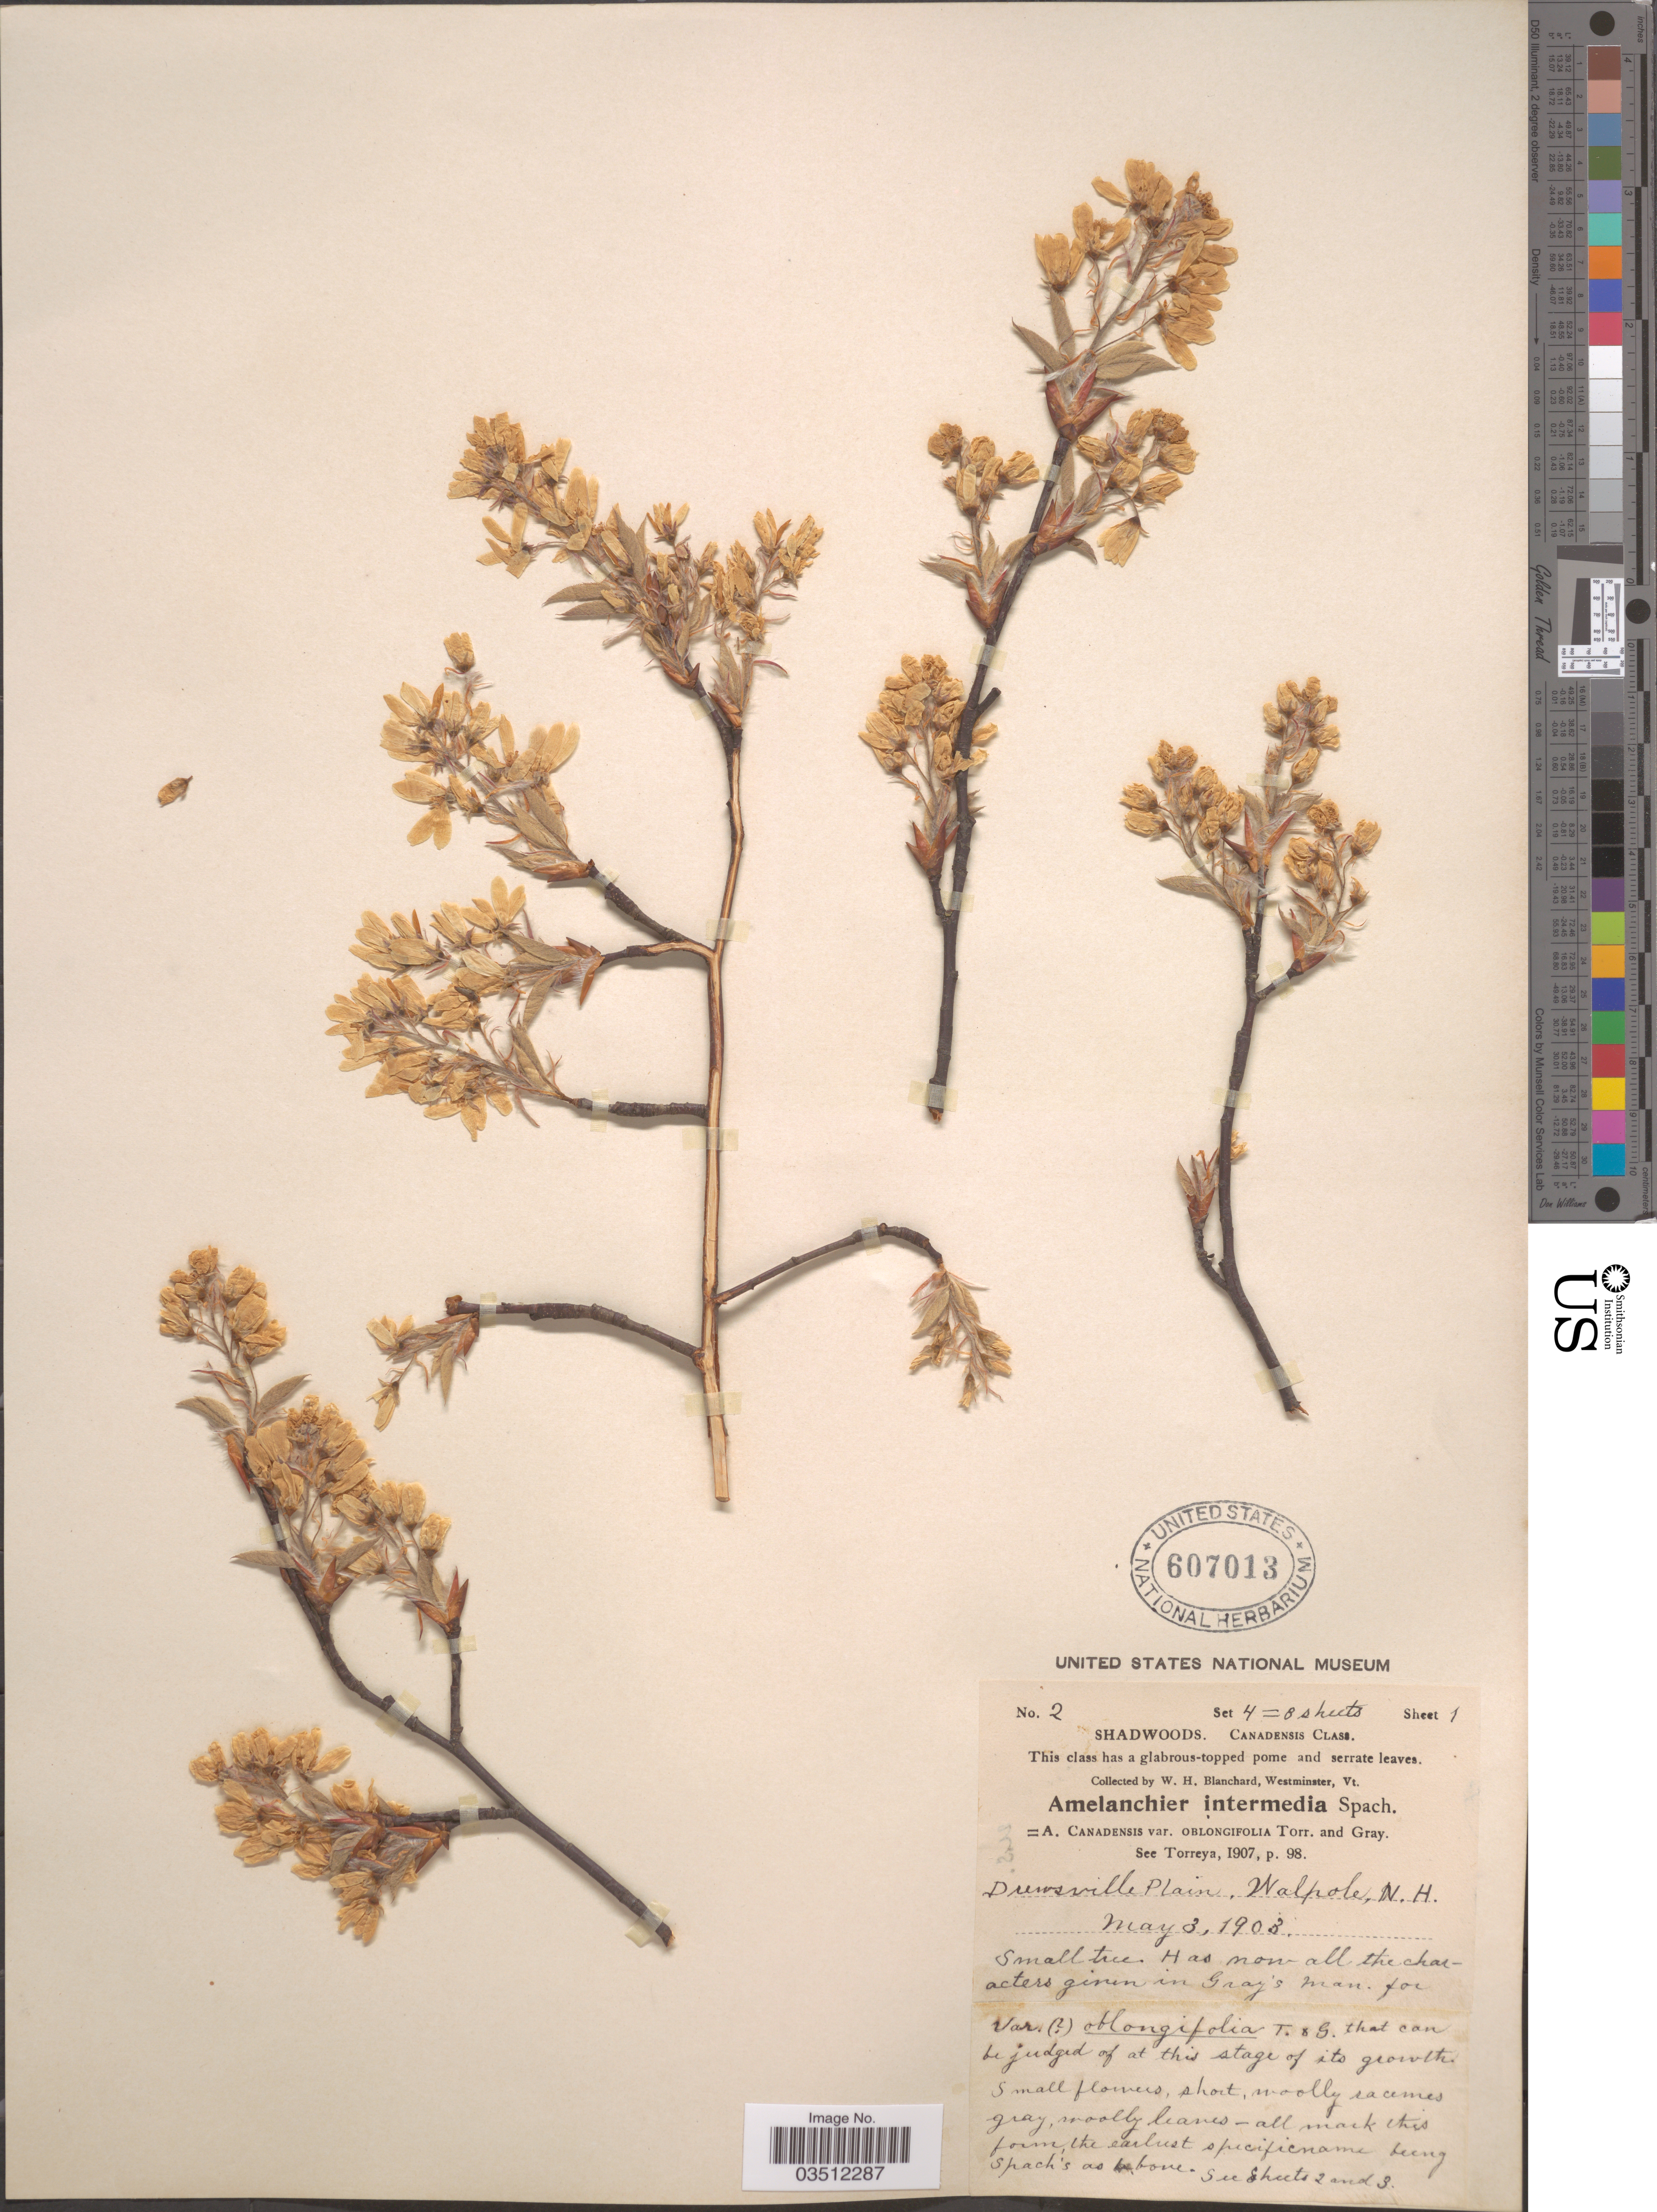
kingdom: Plantae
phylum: Tracheophyta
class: Magnoliopsida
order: Rosales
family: Rosaceae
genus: Amelanchier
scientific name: Amelanchier intermedia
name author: Spach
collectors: W. H. Blanchard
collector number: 2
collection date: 1903-05-03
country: United States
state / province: New Hampshire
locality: Drewsville Plain, Walpole.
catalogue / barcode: US 607013